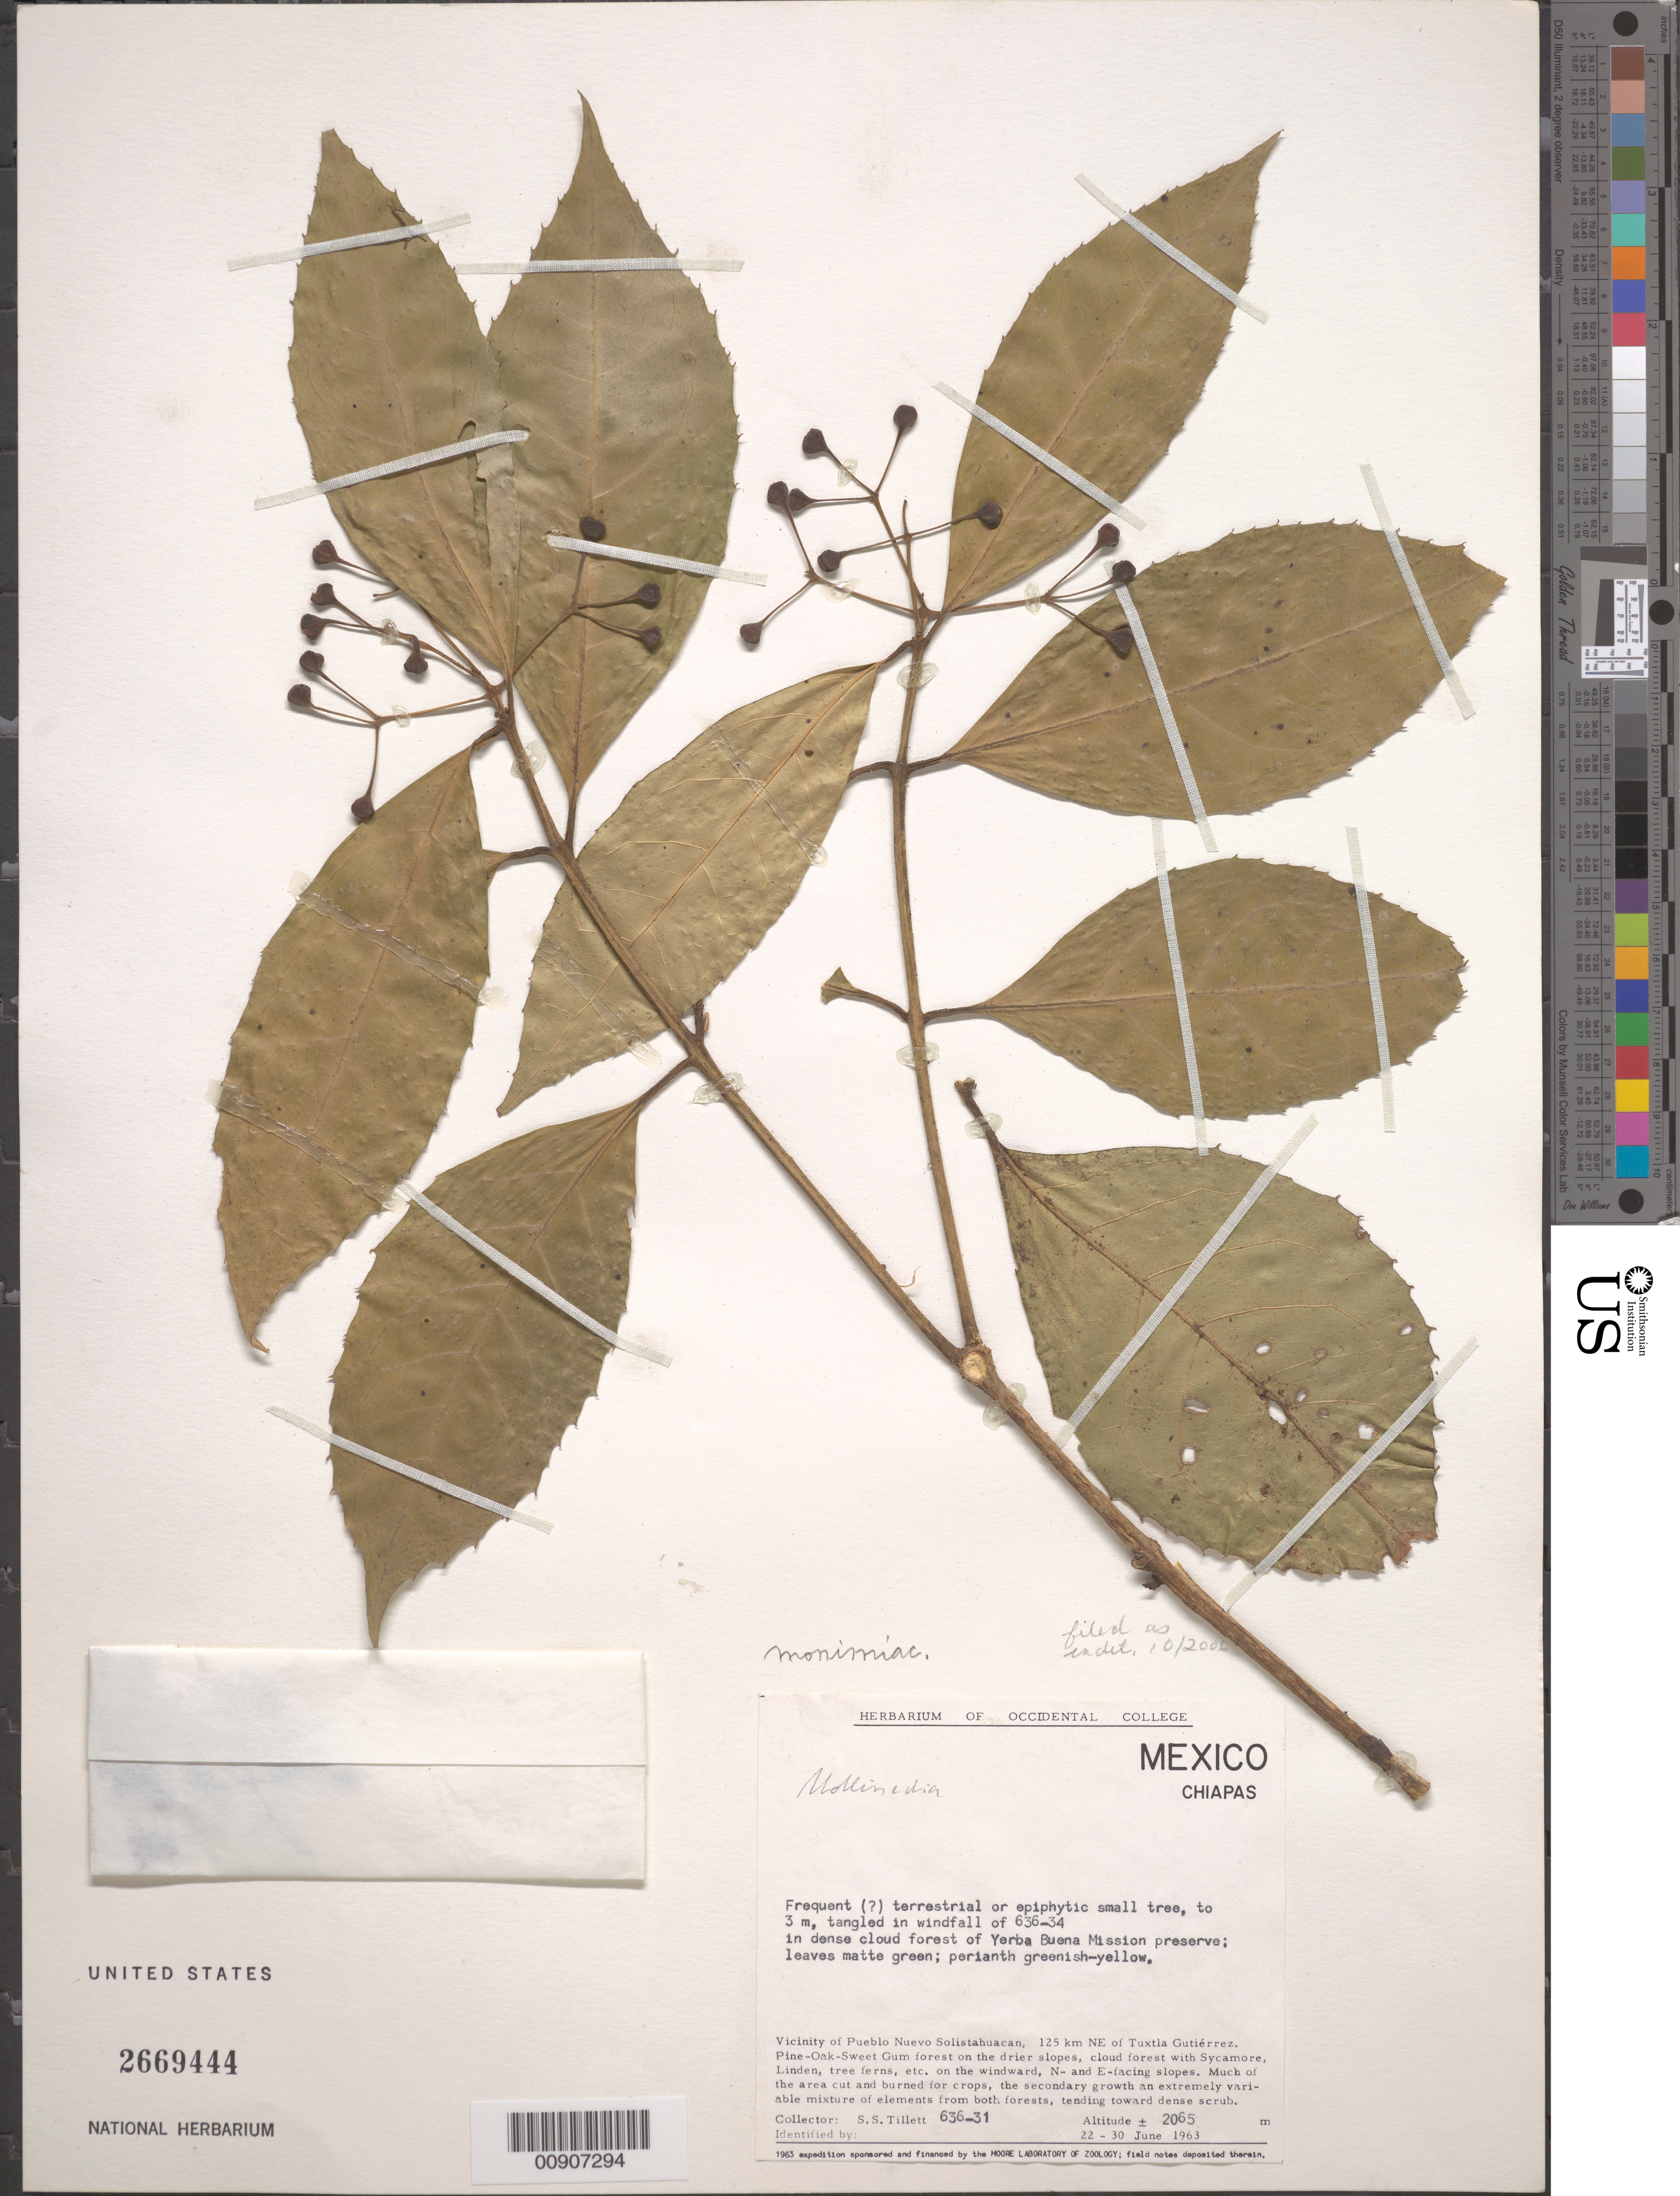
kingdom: Plantae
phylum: Tracheophyta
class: Magnoliopsida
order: Laurales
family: Monimiaceae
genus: Mollinedia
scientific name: Mollinedia sp.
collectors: S. S. Tillett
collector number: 636-31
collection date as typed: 22 Jun 1963 to 30 Jun 1963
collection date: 1963-06-22/1963-06-30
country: Mexico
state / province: Chiapas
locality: Yerba Buena Mission preserve. Vicinity of Pueblo Nuevo Solistahuacán, 125 km NE of Tuxtla Gutiérrez.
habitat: In dense cloud forest. Tangled in windfall of 636-34. With Sycamore, Linden, tree ferns, etc. on the windward.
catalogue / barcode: US 2669444